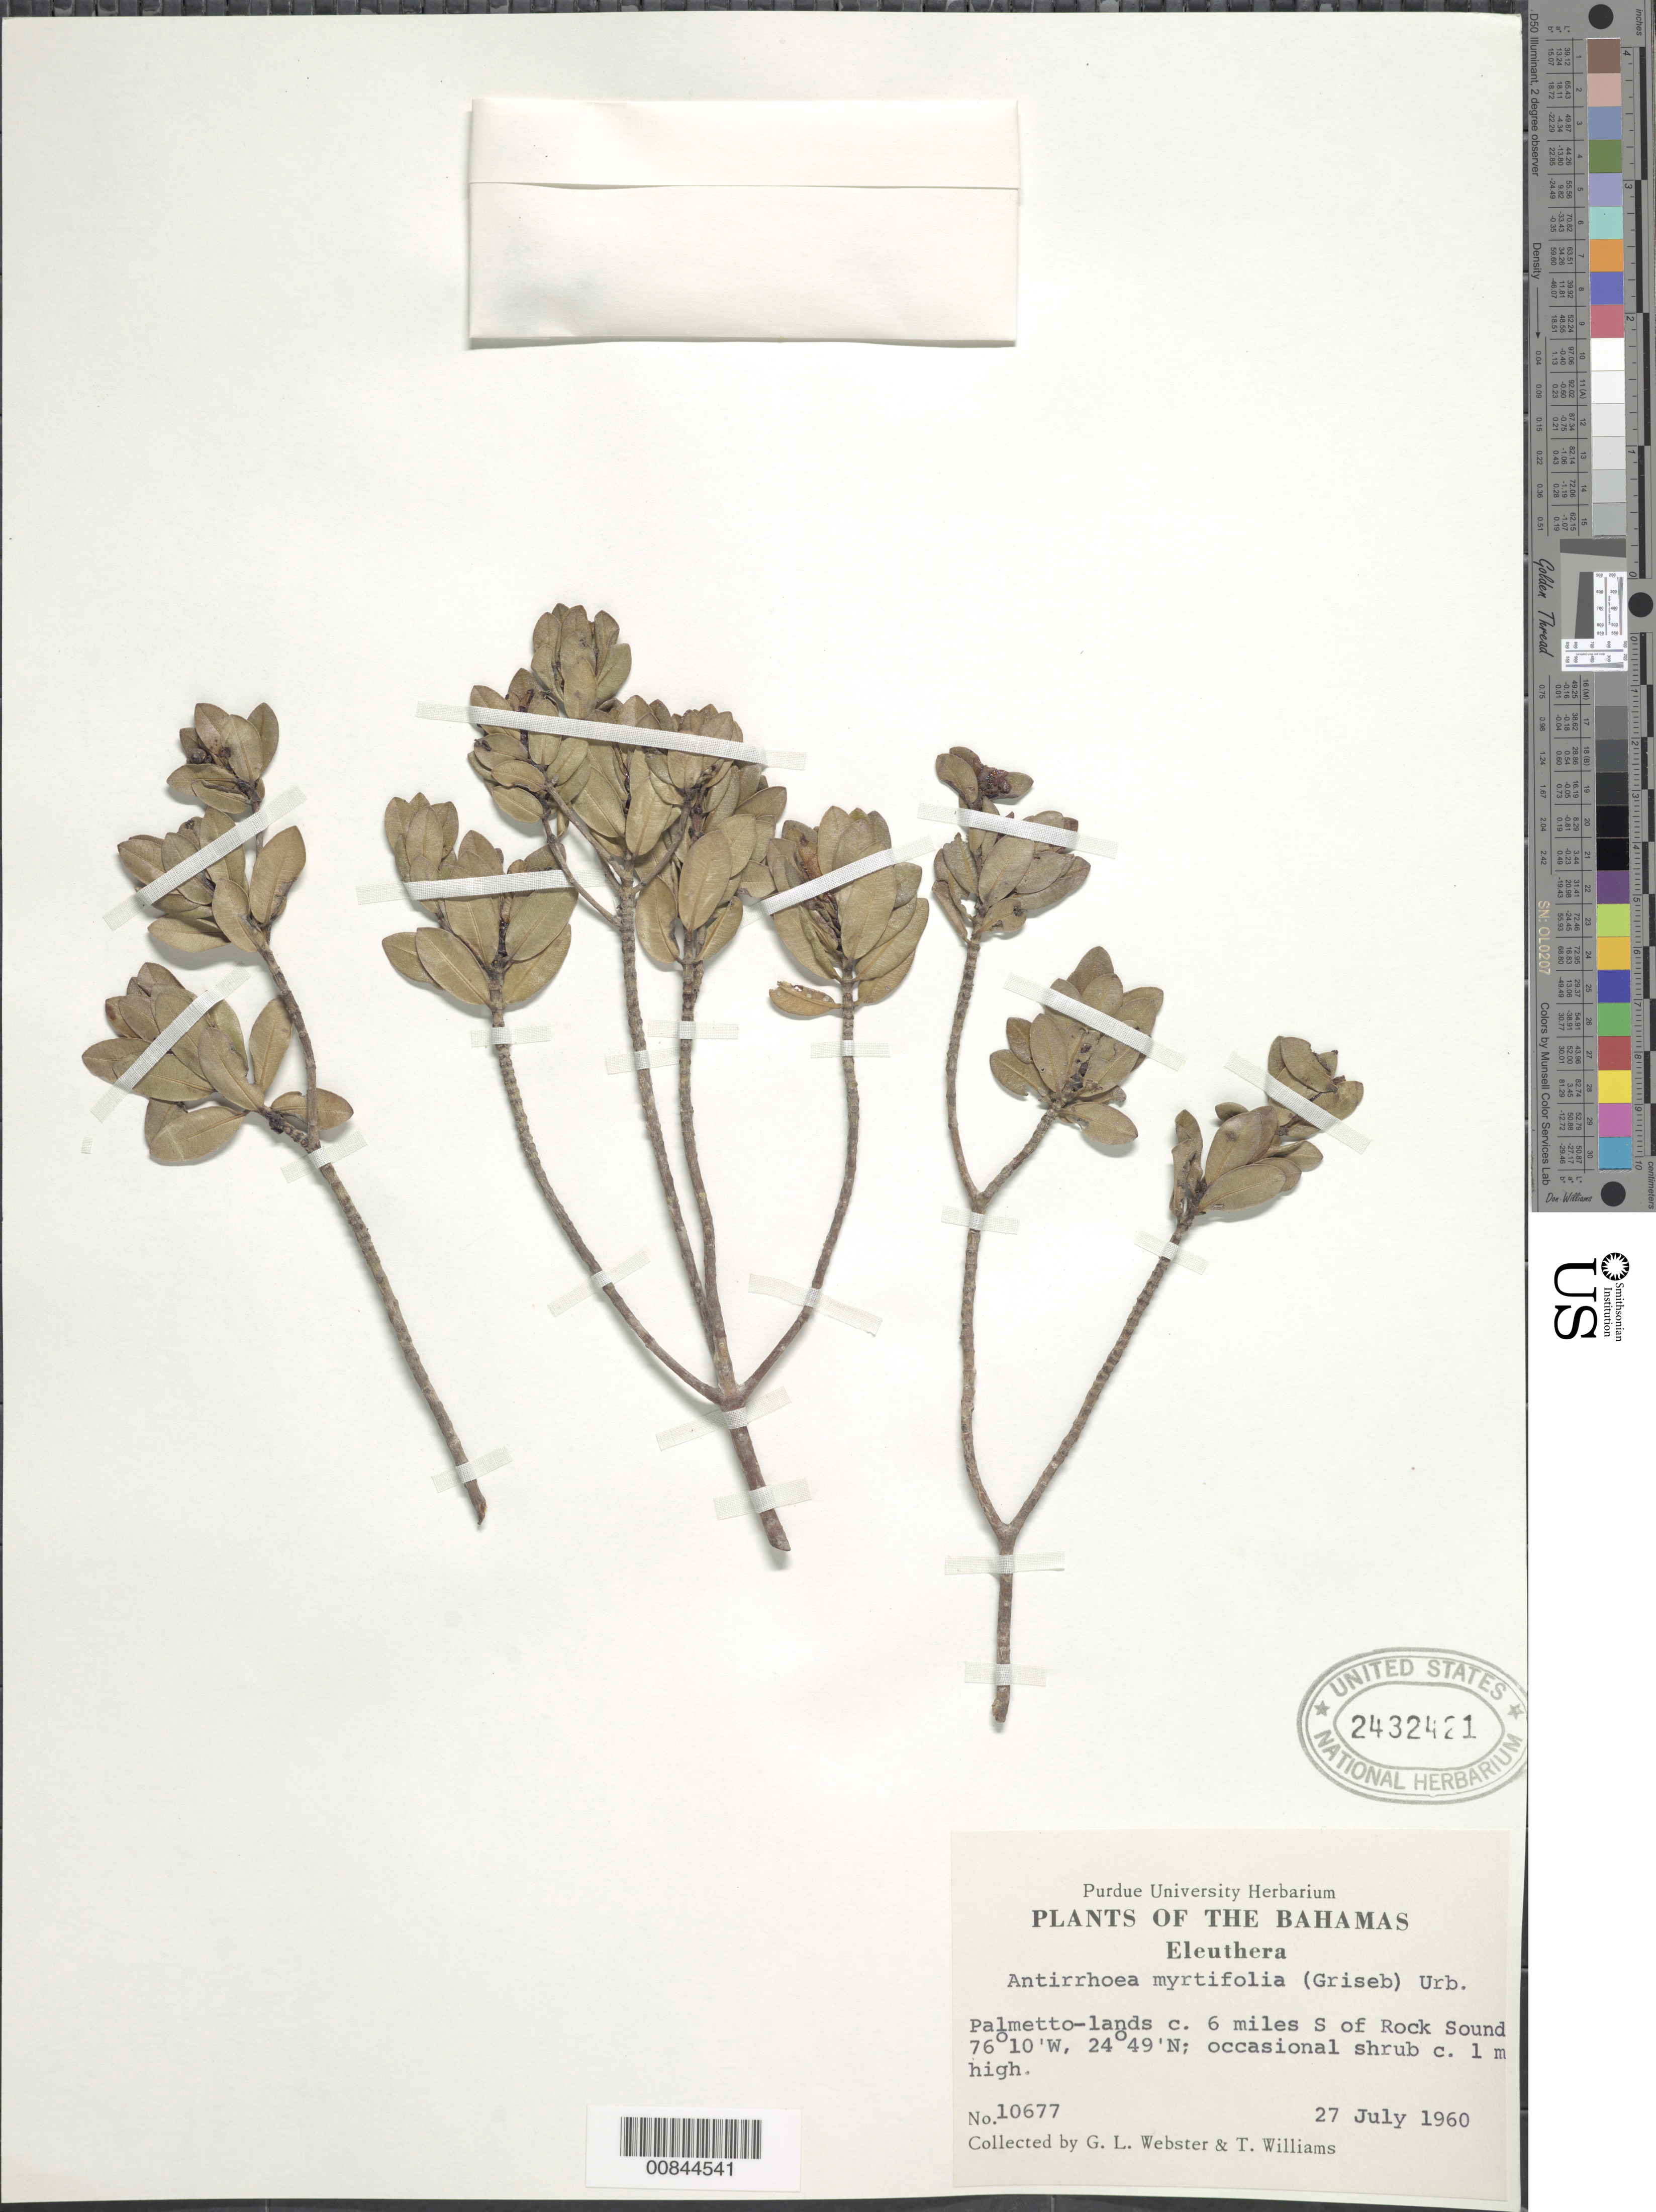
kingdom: Plantae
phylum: Tracheophyta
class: Magnoliopsida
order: Gentianales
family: Rubiaceae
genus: Stenostomum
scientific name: Stenostomum myrtifolium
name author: Griseb.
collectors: G. L. Webster & T. Williams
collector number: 10677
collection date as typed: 27 Jul 1960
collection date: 1960-07-27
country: Bahamas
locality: Eleuthera: c. 6 miles S of Rock Sound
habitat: Palmetto-lands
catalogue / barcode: US 2432421